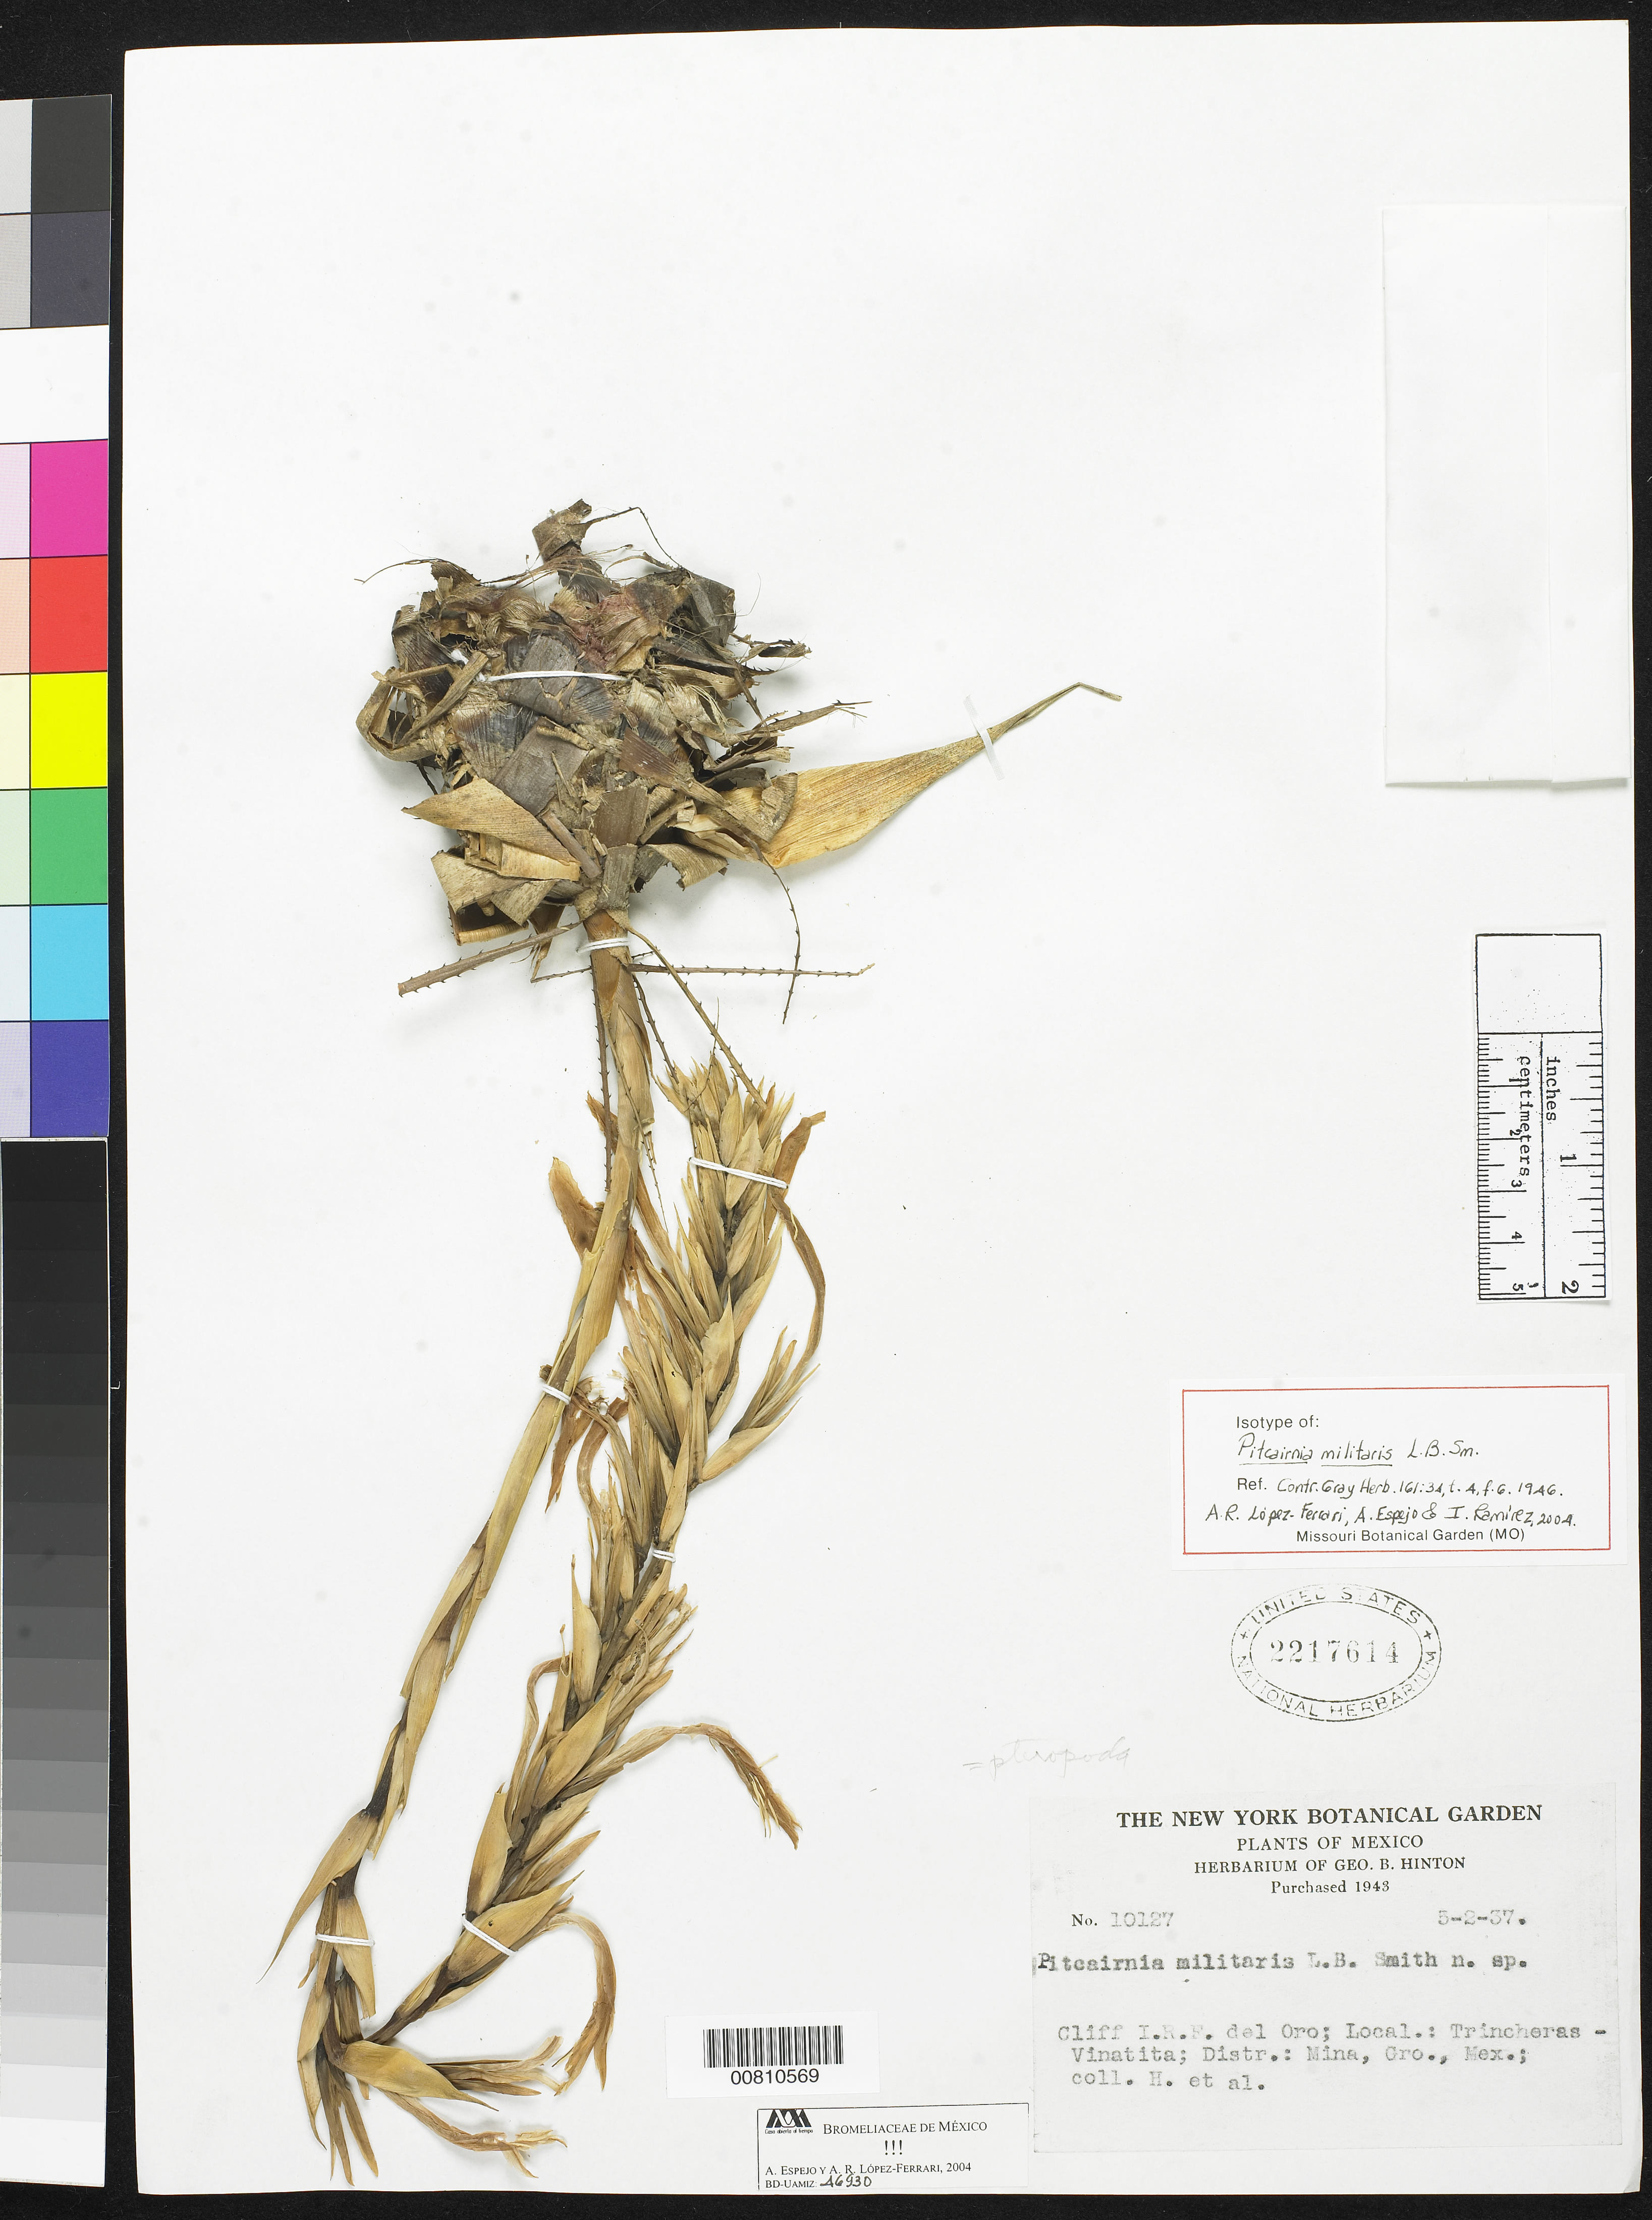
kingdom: Plantae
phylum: Tracheophyta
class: Liliopsida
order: Poales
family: Bromeliaceae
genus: Pitcairnia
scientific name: Pitcairnia militaris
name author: L.B. Sm.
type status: Isotype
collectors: G. B. Hinton & et al.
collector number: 10127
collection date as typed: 02 May 1937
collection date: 1937-05-02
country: Mexico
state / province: Guerrero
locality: Cliff I.R.F. del Oro; Local.: Trincheras-Vinatita; Distr.: Mina, Gro., Mex.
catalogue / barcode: US 2217614